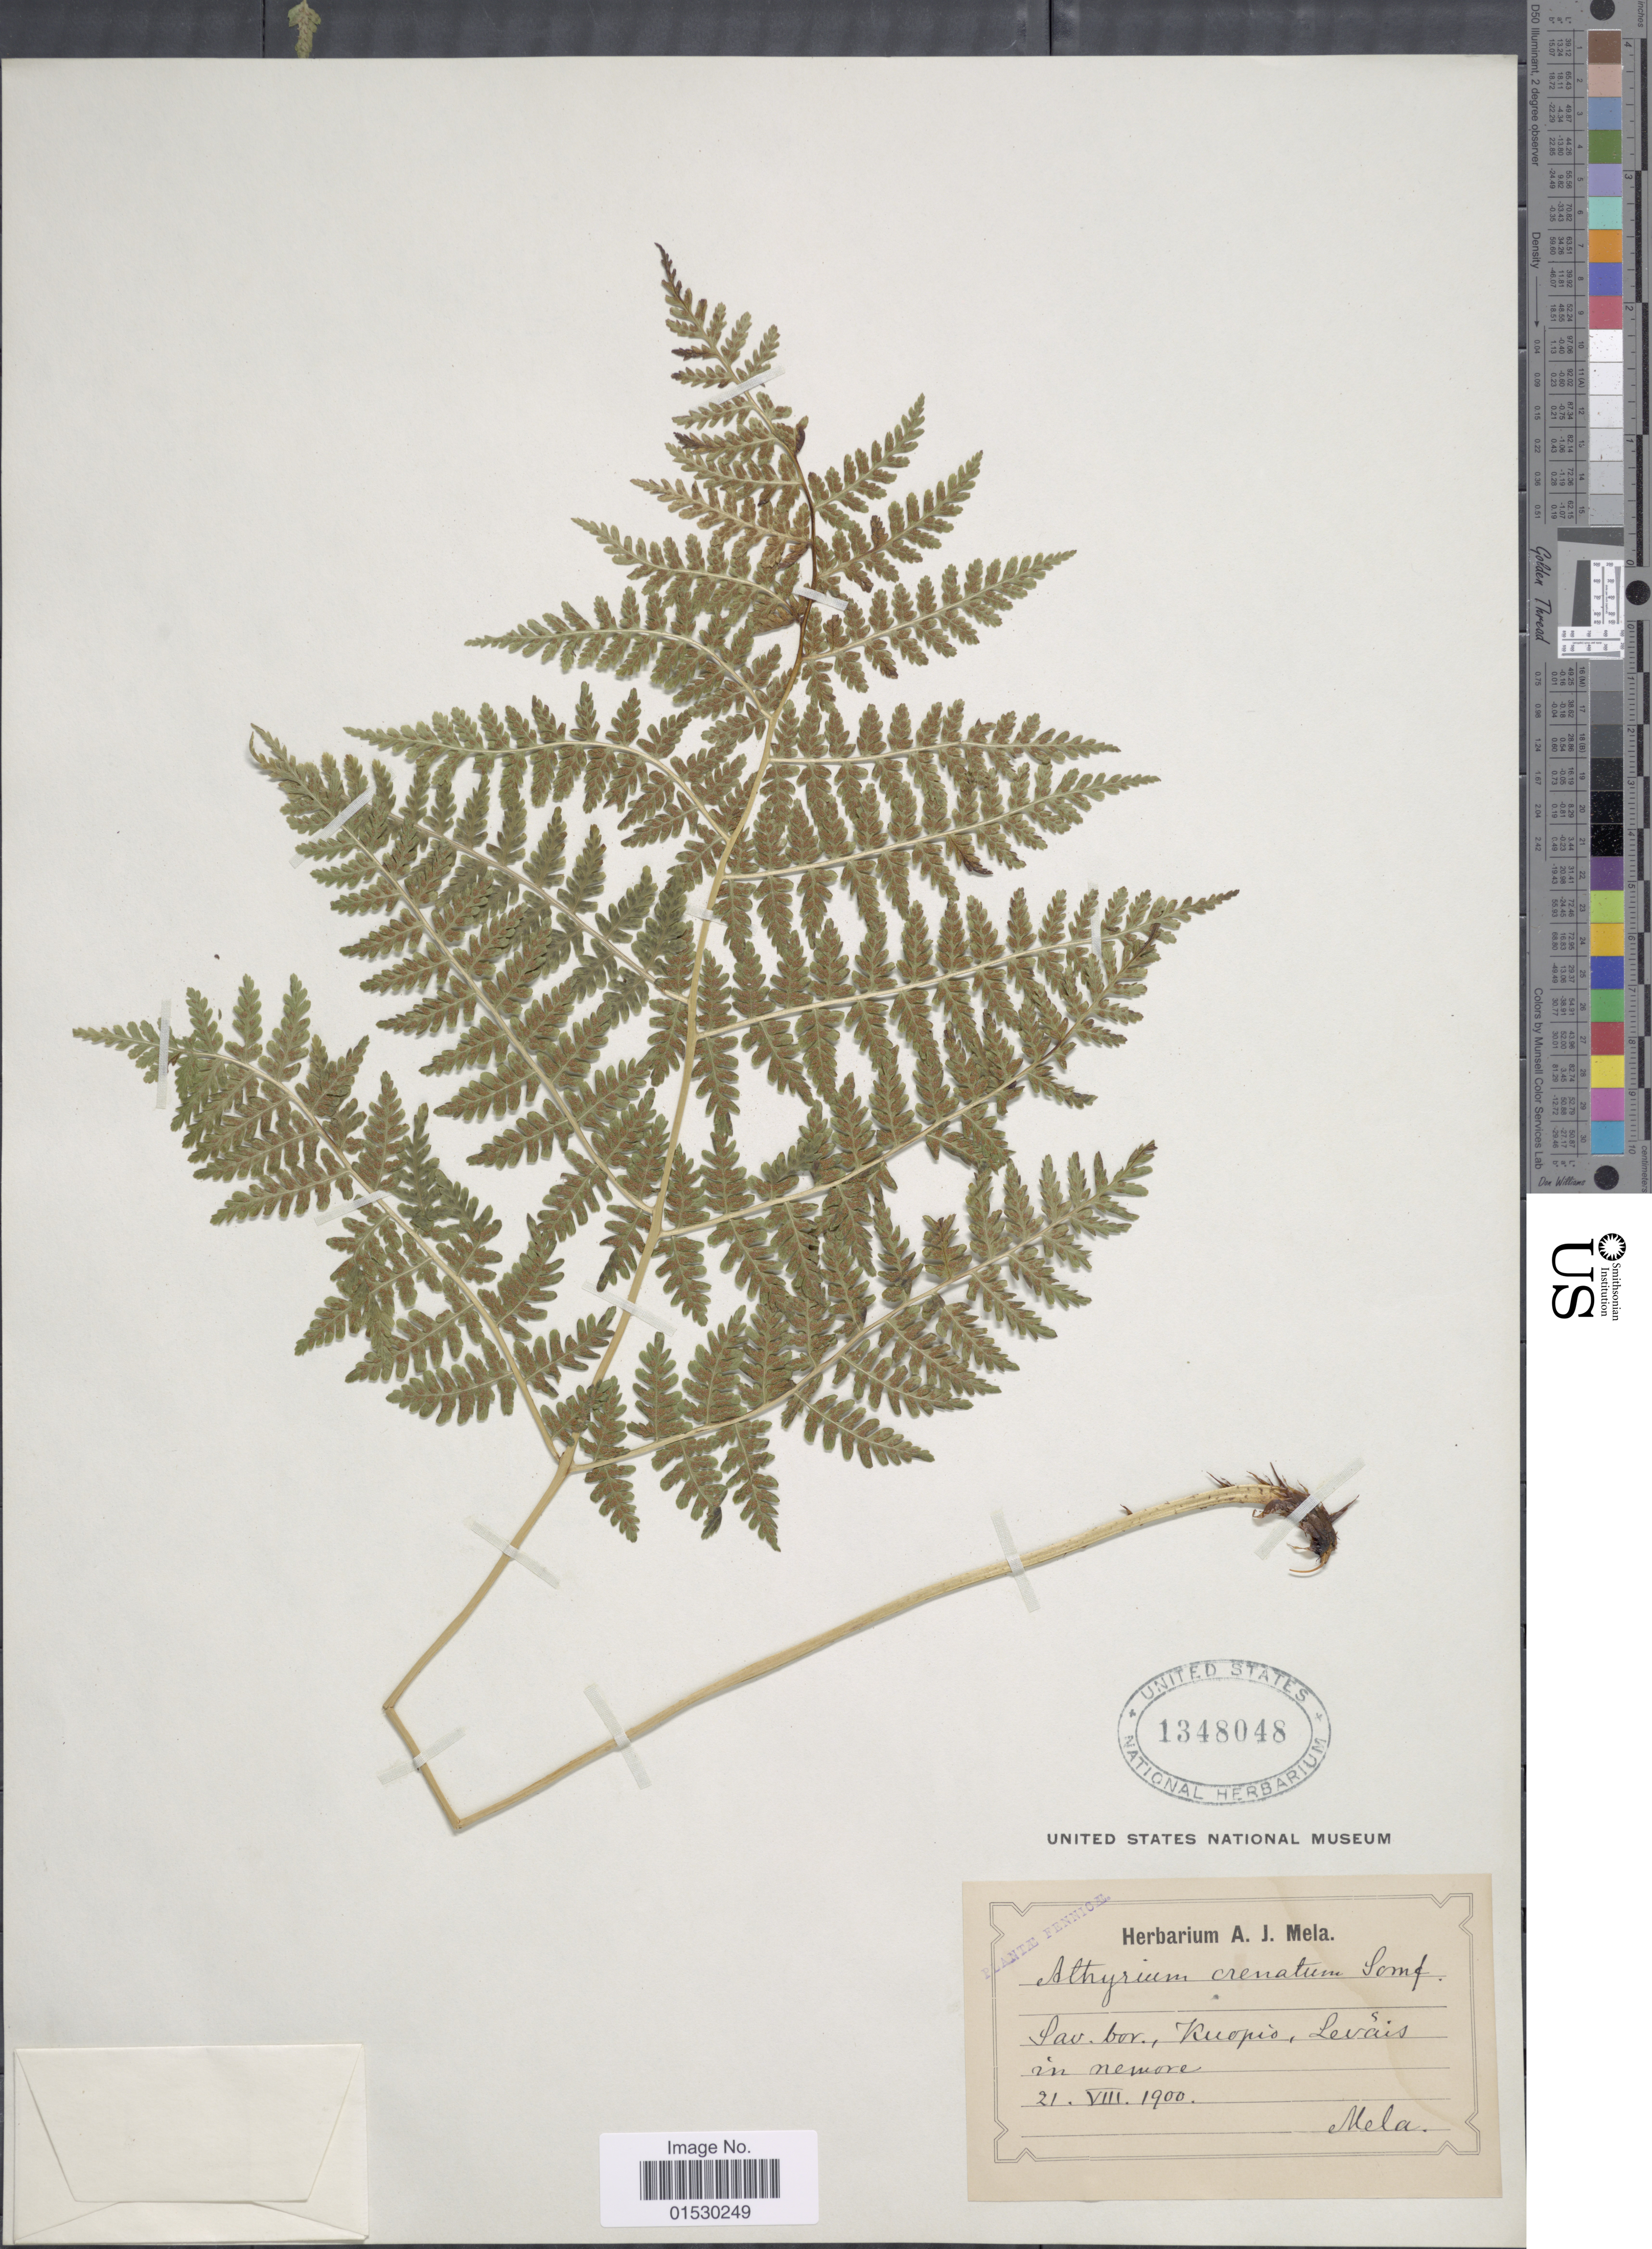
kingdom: Plantae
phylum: Tracheophyta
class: Polypodiopsida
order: Polypodiales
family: Athyriaceae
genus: Athyrium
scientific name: Athyrium distentifolilum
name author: Tausch ex Opiz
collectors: A. Mela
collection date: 1900-08-21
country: Finland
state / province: Pohjois-Savo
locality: Kuopio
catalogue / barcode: US 1348048